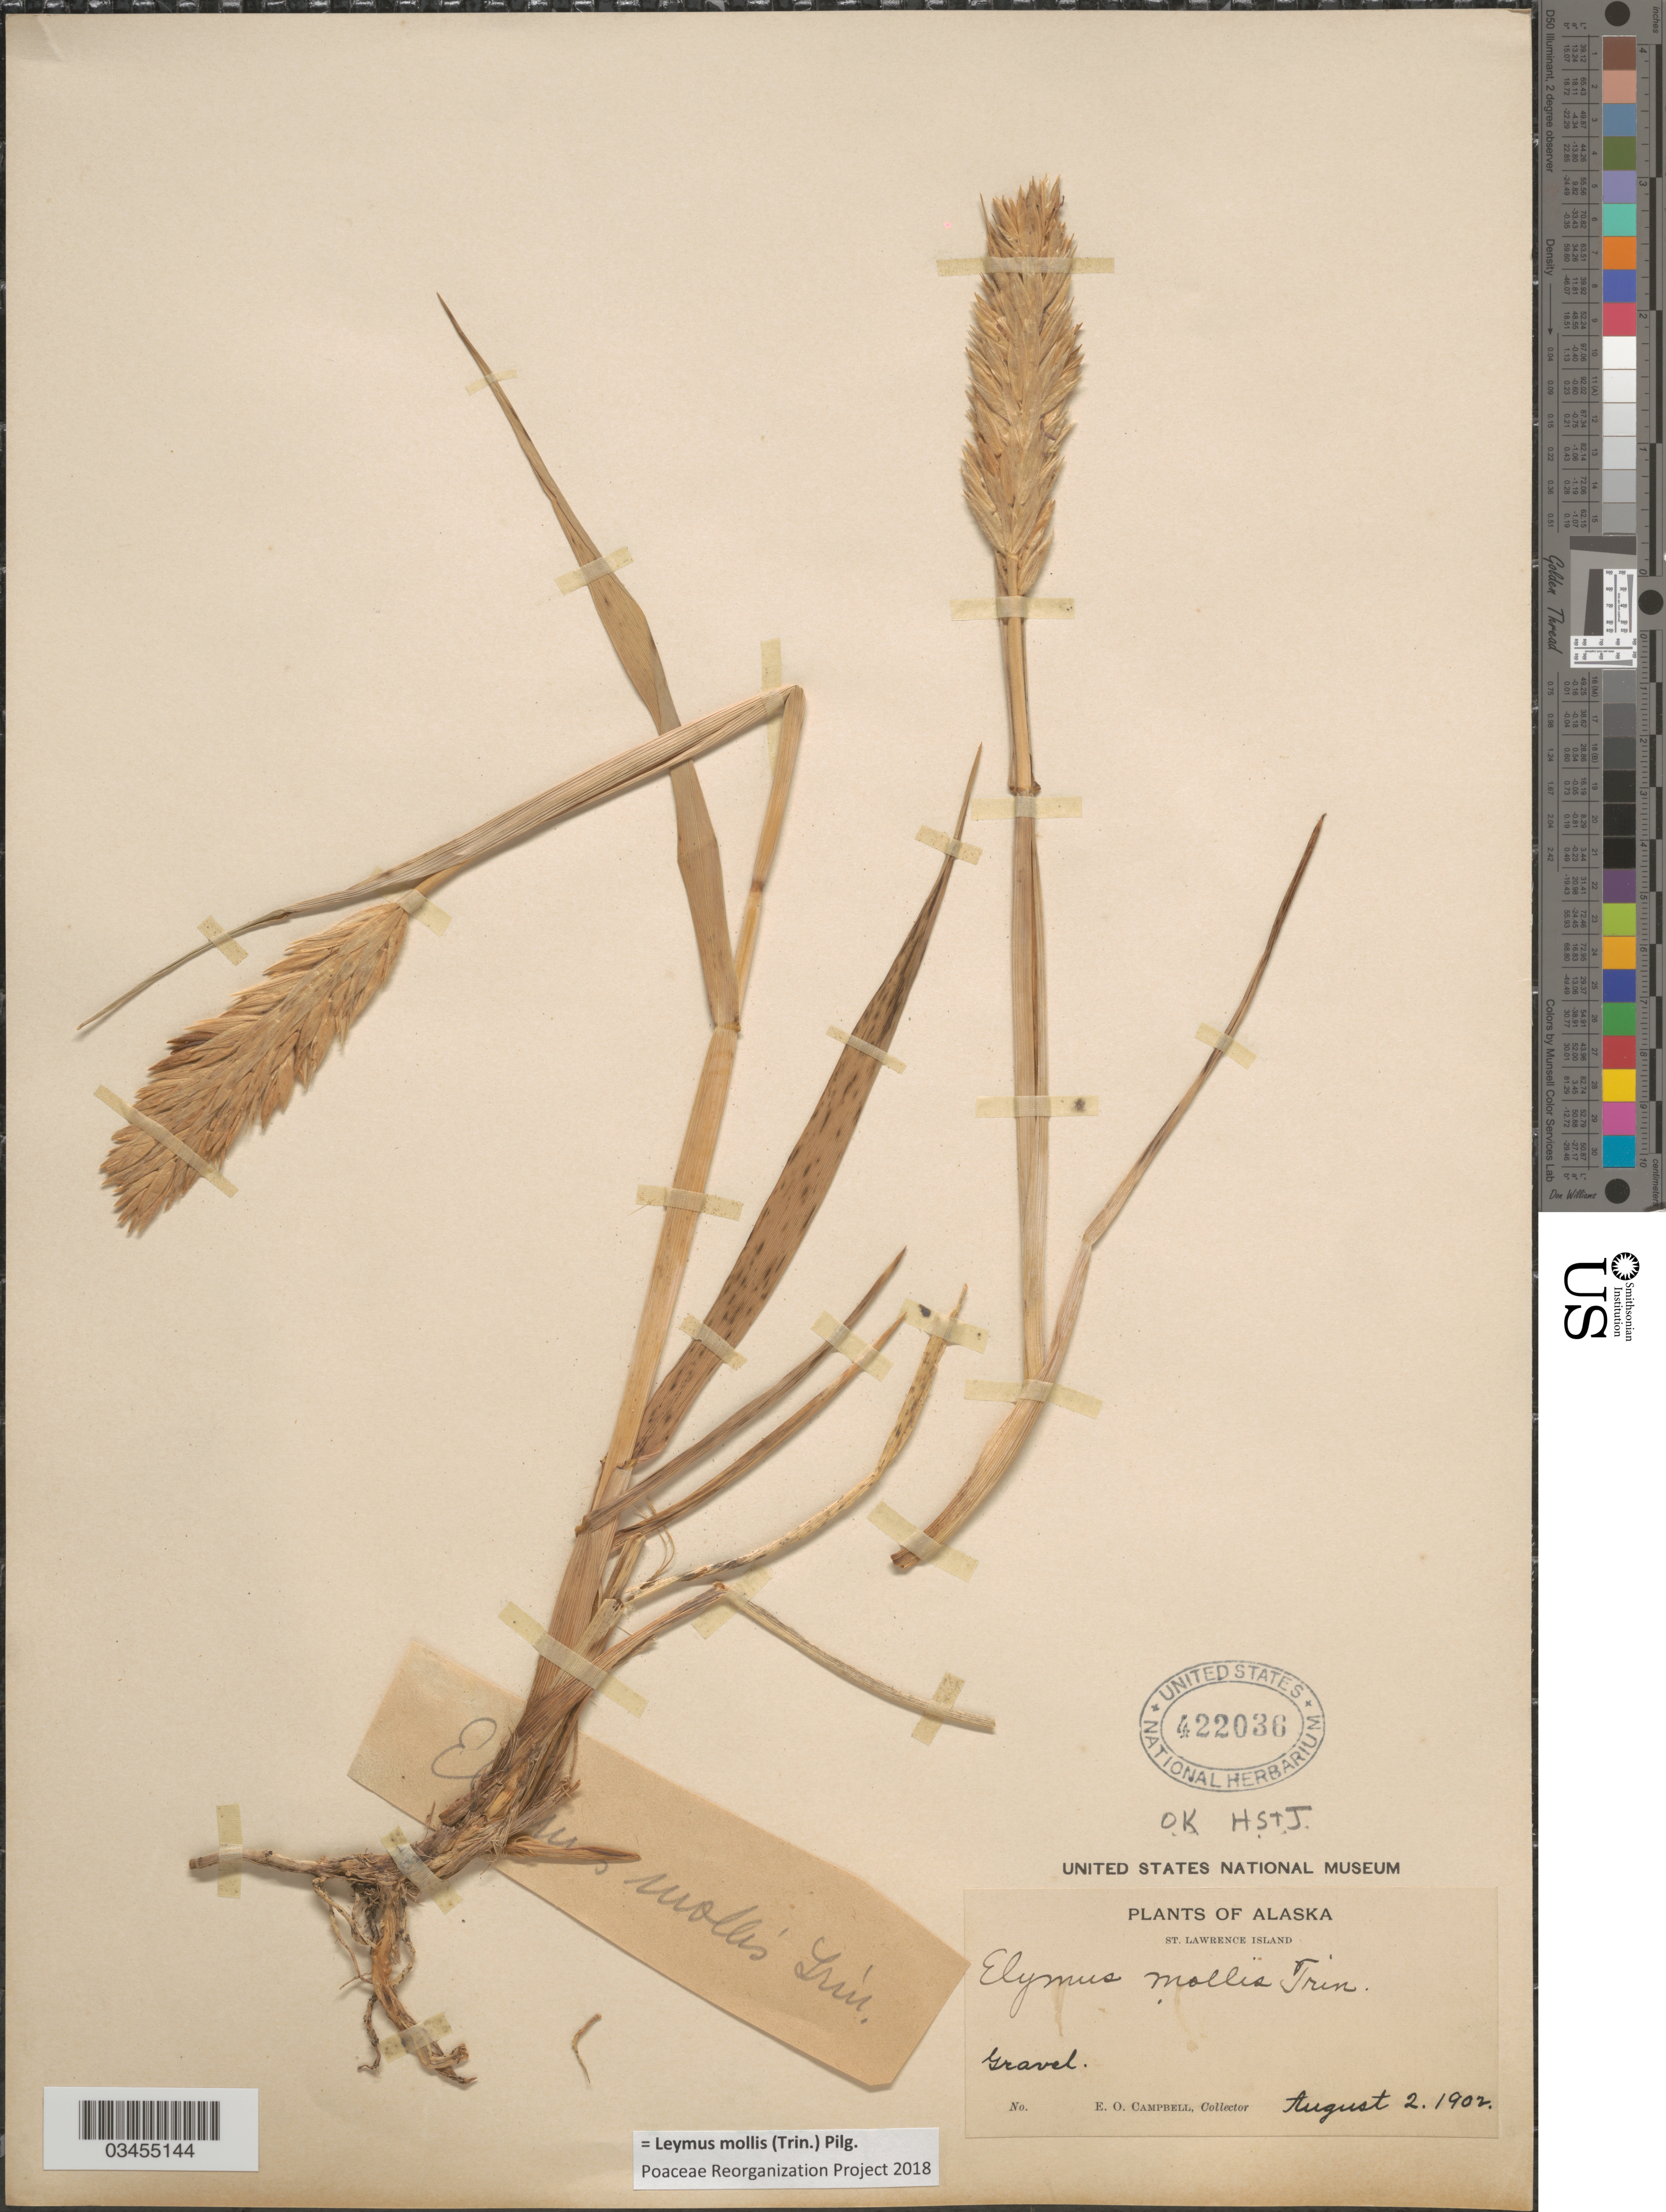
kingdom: Plantae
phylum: Tracheophyta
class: Liliopsida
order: Poales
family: Poaceae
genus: Leymus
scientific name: Leymus mollis subsp. mollis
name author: (Trin.) Pilg.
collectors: E. Campbell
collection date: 1902-08-02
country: United States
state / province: Alaska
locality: St. Lawrence Island. Gravel.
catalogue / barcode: US 422036